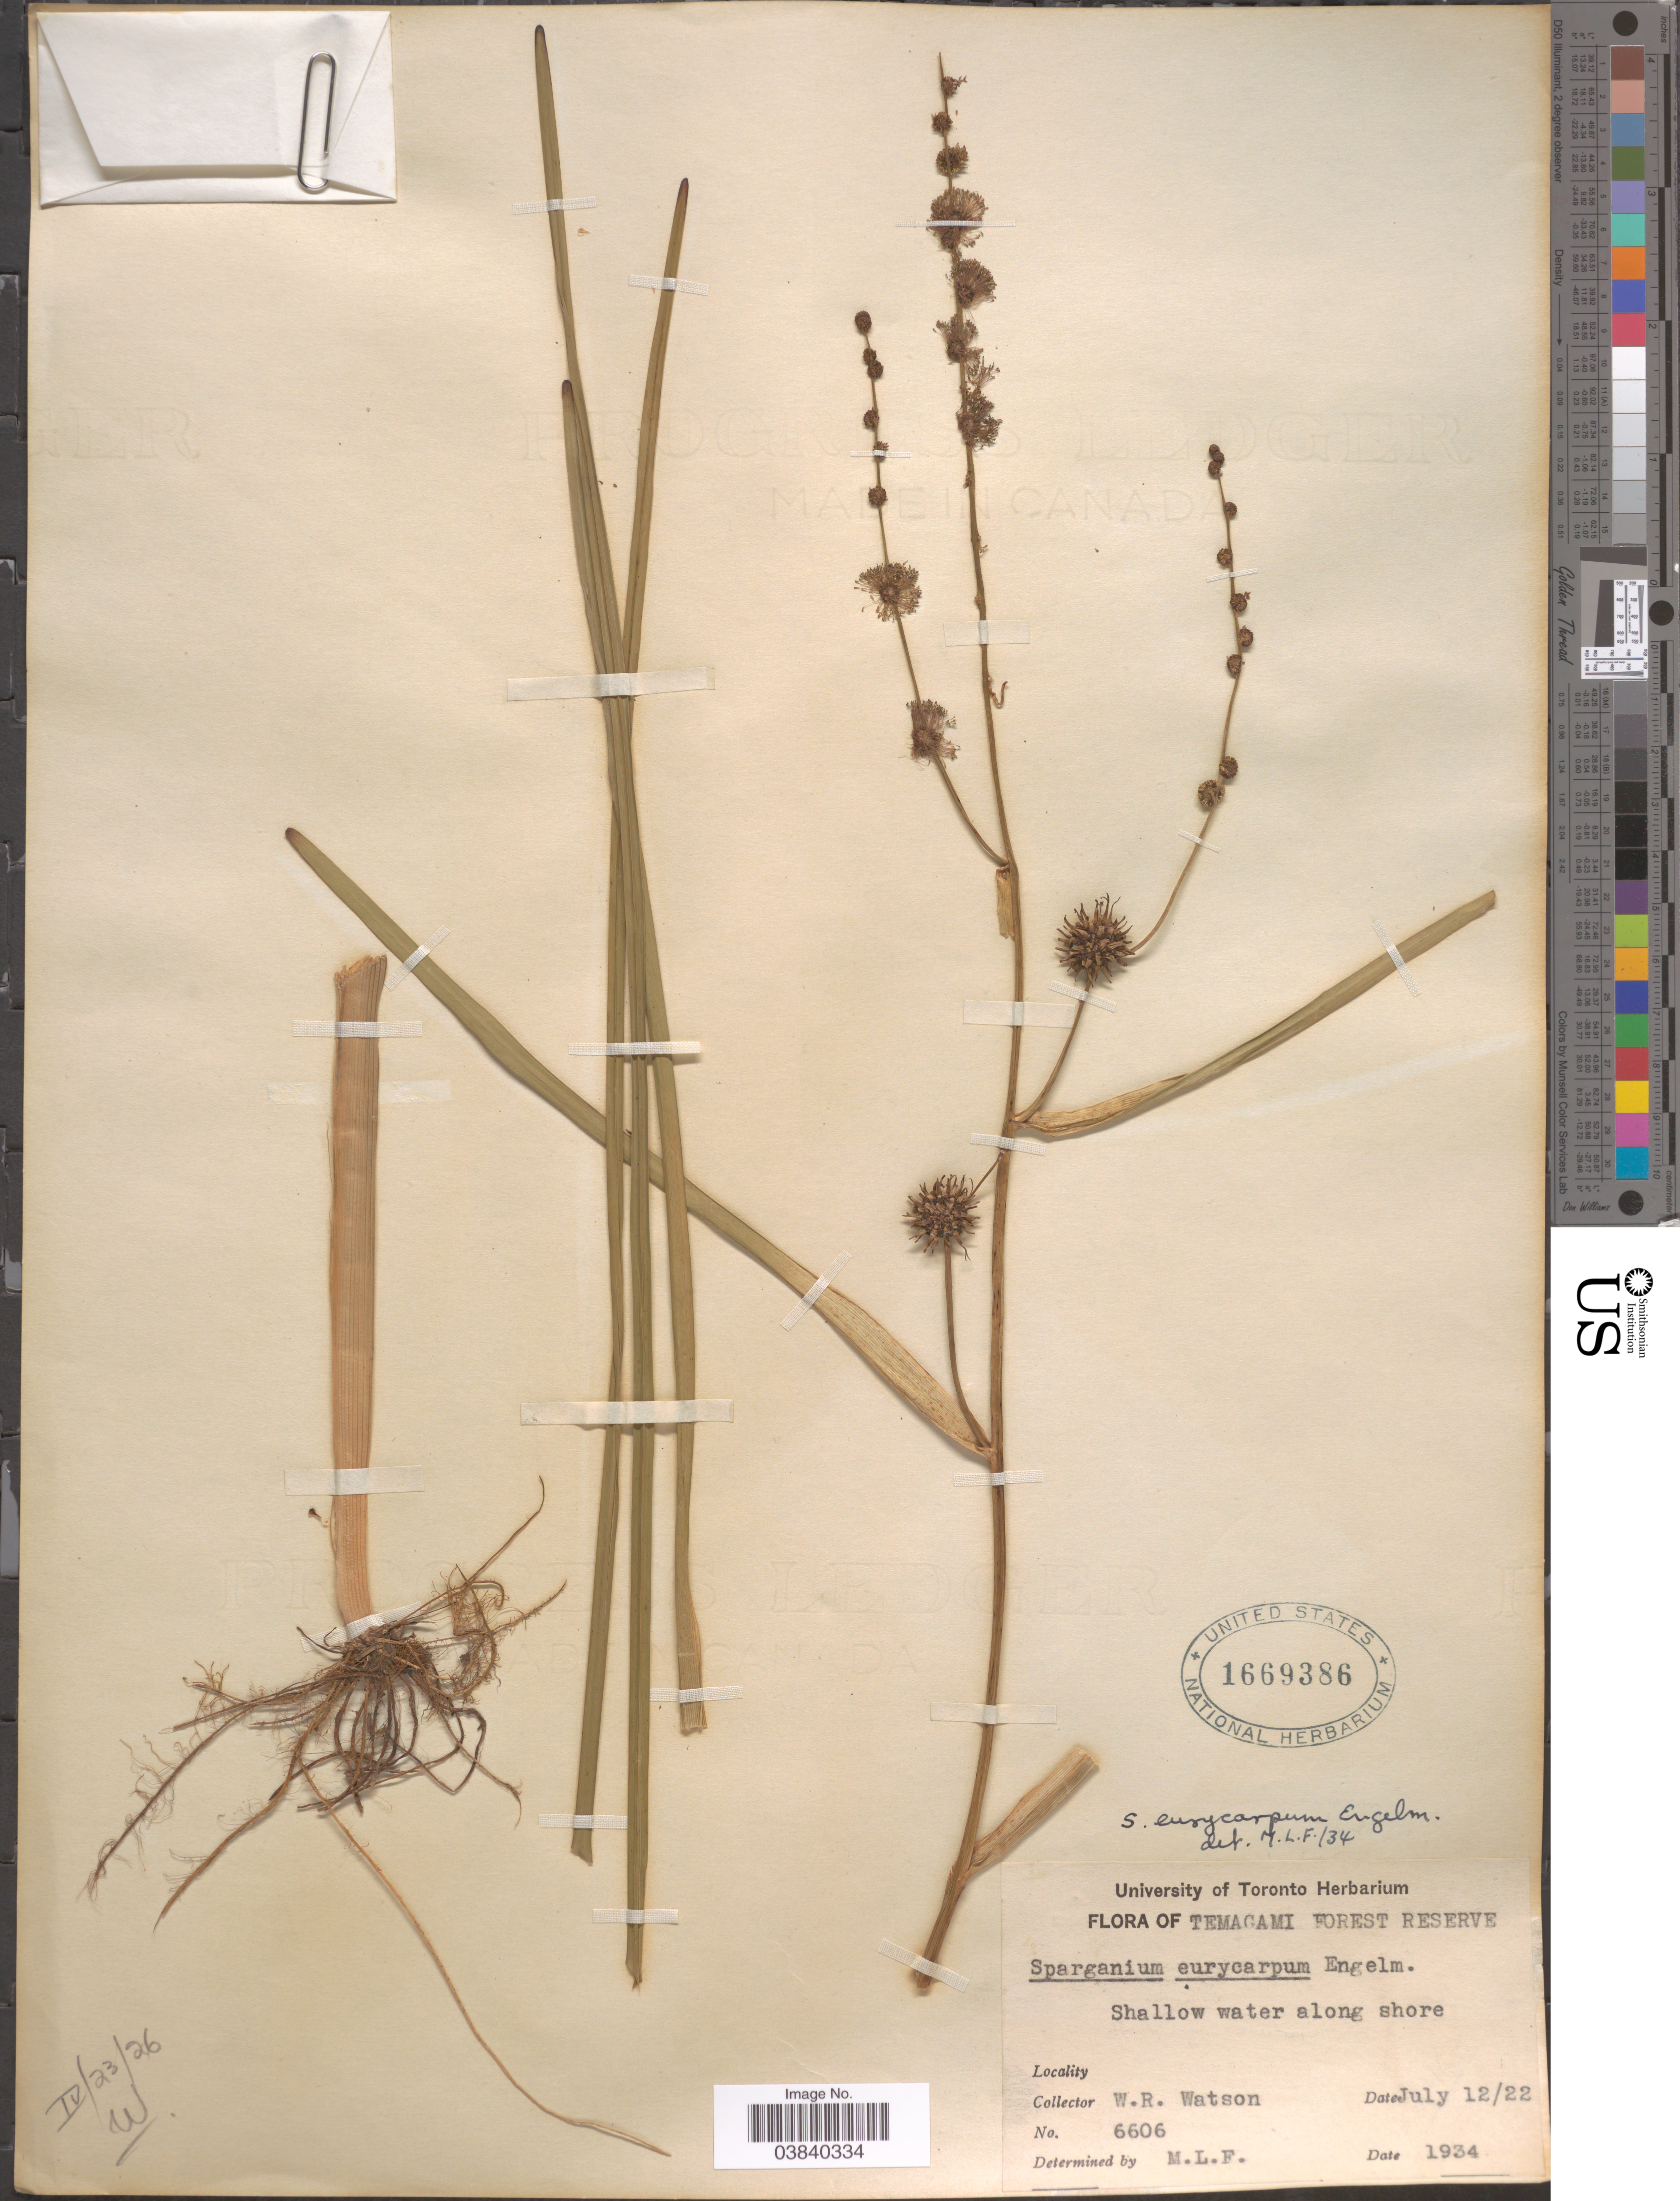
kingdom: Plantae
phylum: Tracheophyta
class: Liliopsida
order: Poales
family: Typhaceae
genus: Sparganium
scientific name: Sparganium eurycarpum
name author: Engelm.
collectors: W. R. Watson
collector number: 6606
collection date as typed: Transcribed d/m/y: 12/7/22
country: Canada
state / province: Ontario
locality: Temagami Forest Reserve. Along shore.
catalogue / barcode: US 1669386